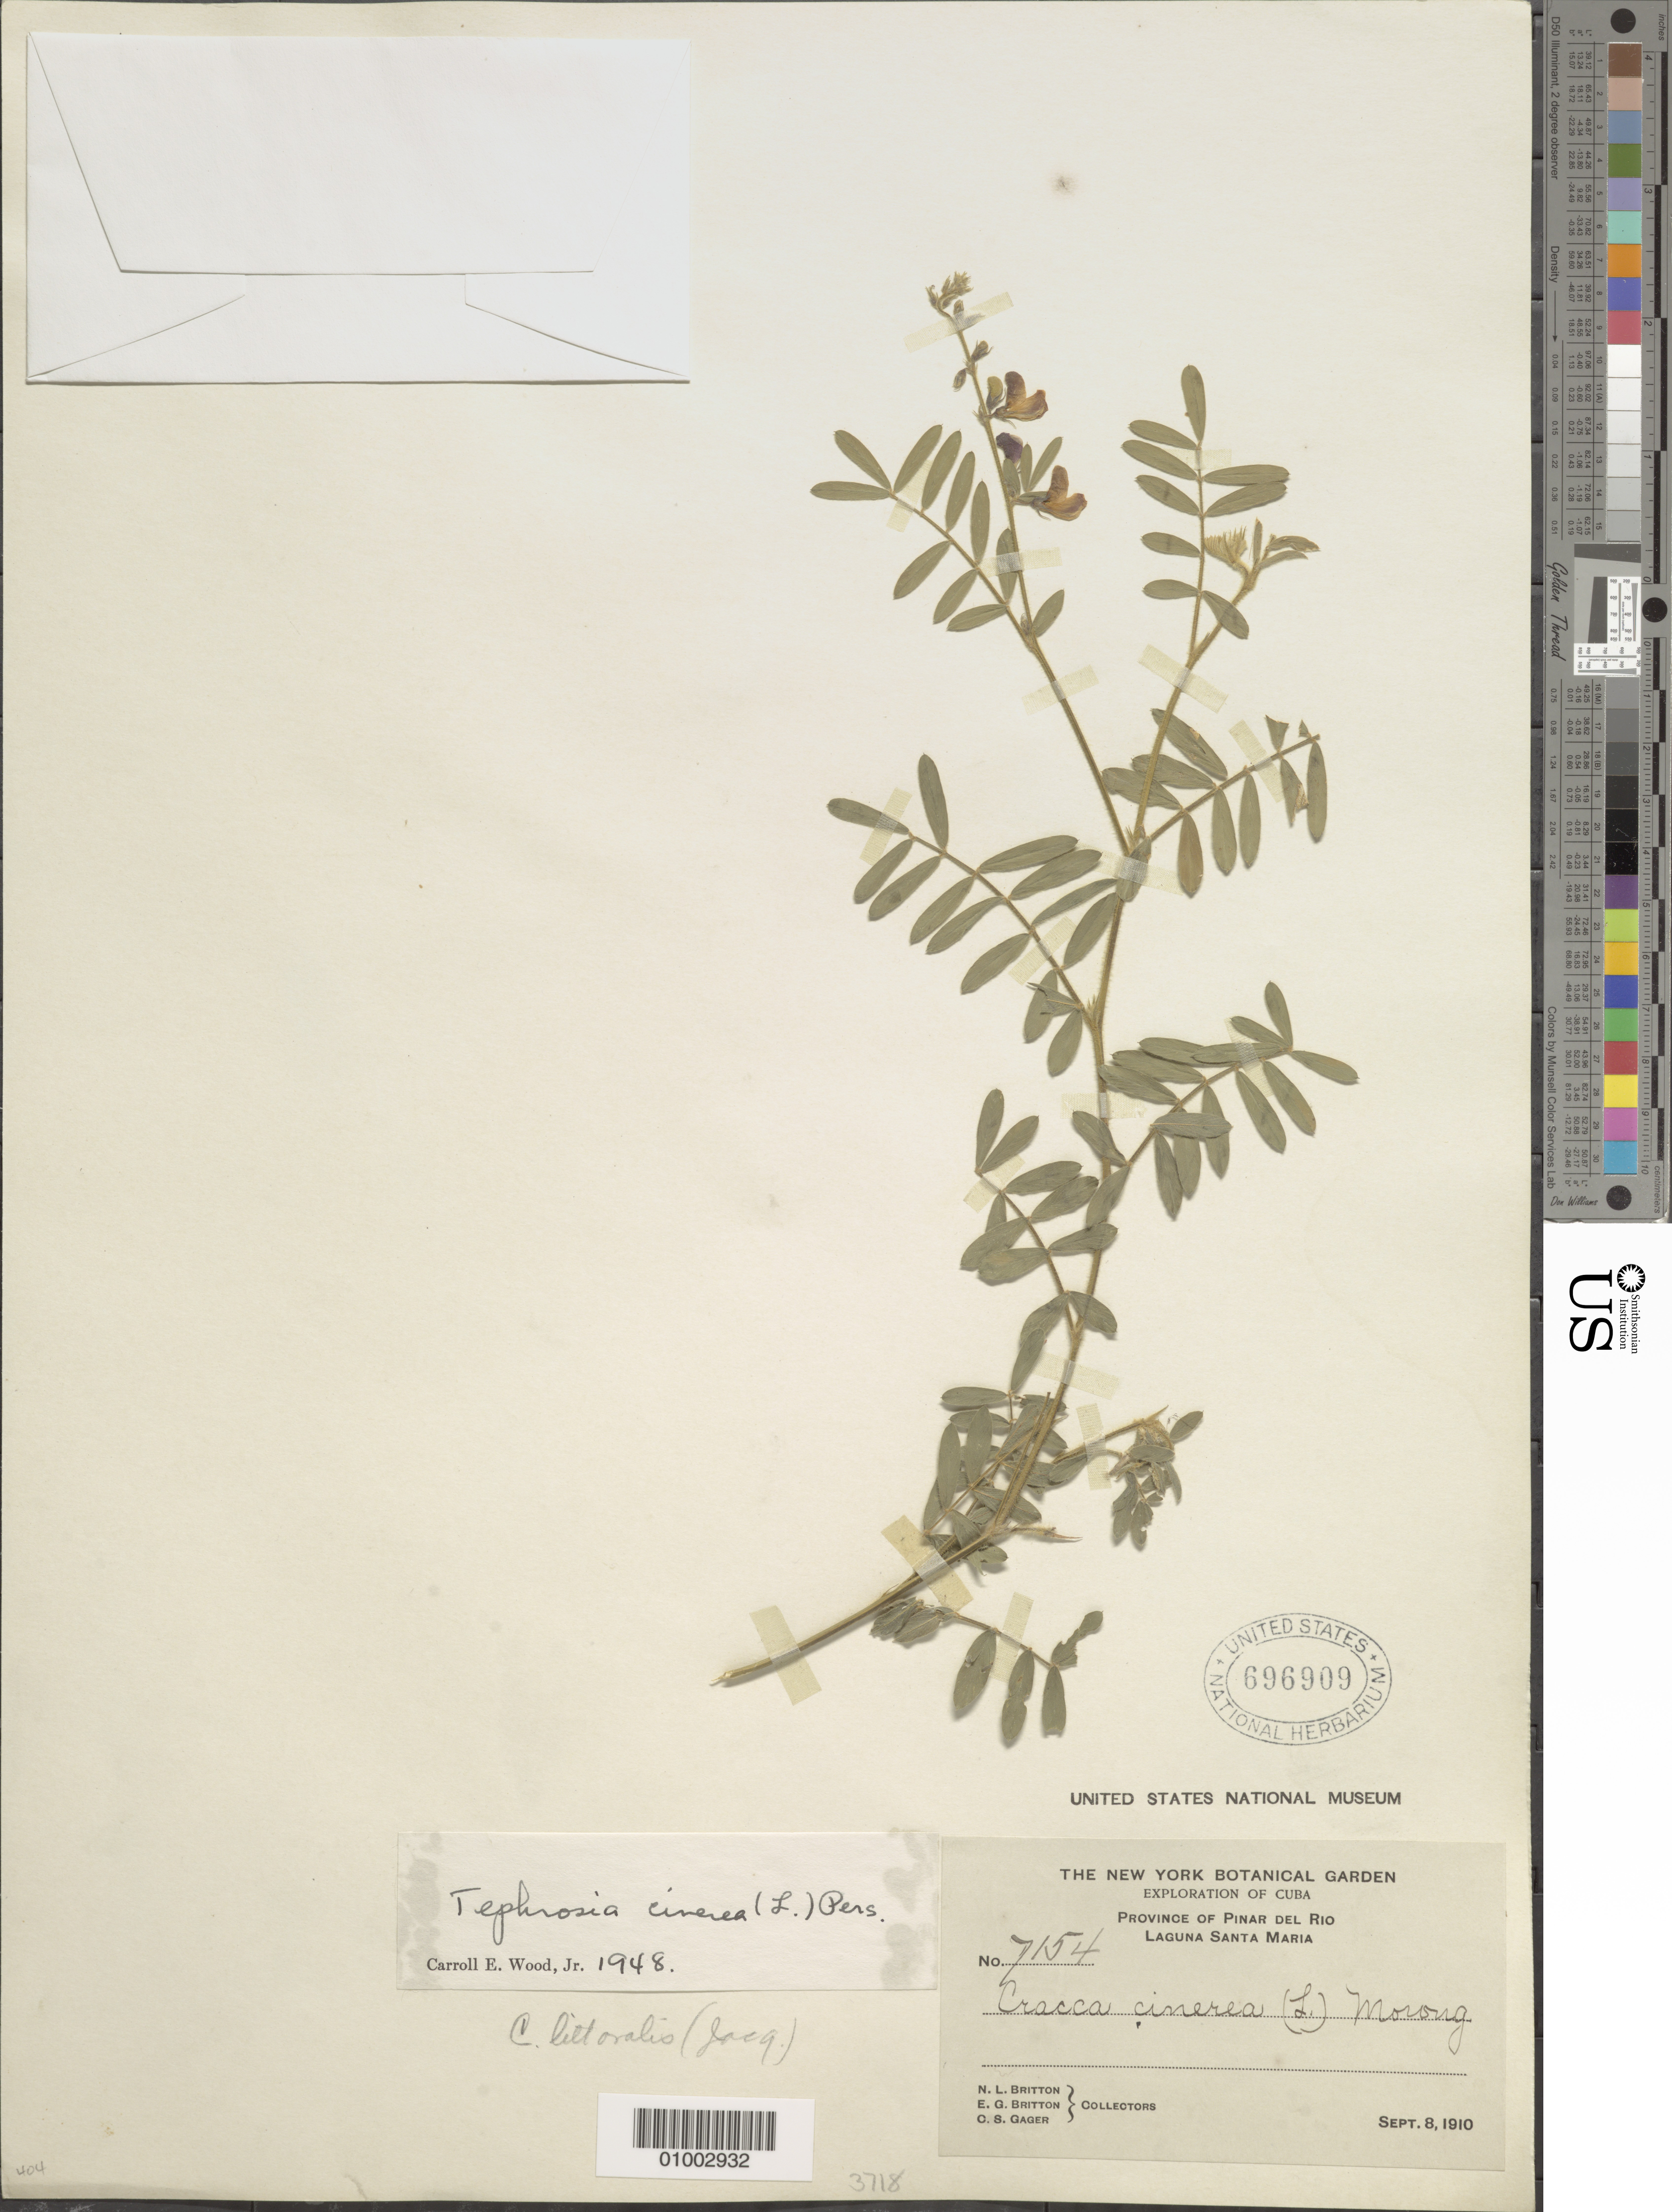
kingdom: Plantae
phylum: Tracheophyta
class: Magnoliopsida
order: Fabales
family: Fabaceae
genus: Tephrosia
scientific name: Tephrosia cinerea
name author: (L.) Pers.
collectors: E. G. Britton, N. Britton & C. Gager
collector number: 7154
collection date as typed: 08 Sep 1910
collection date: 1910-09-08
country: Cuba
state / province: Pinar del Rio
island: Cuba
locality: Laguna Santa Maria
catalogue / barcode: US 696909